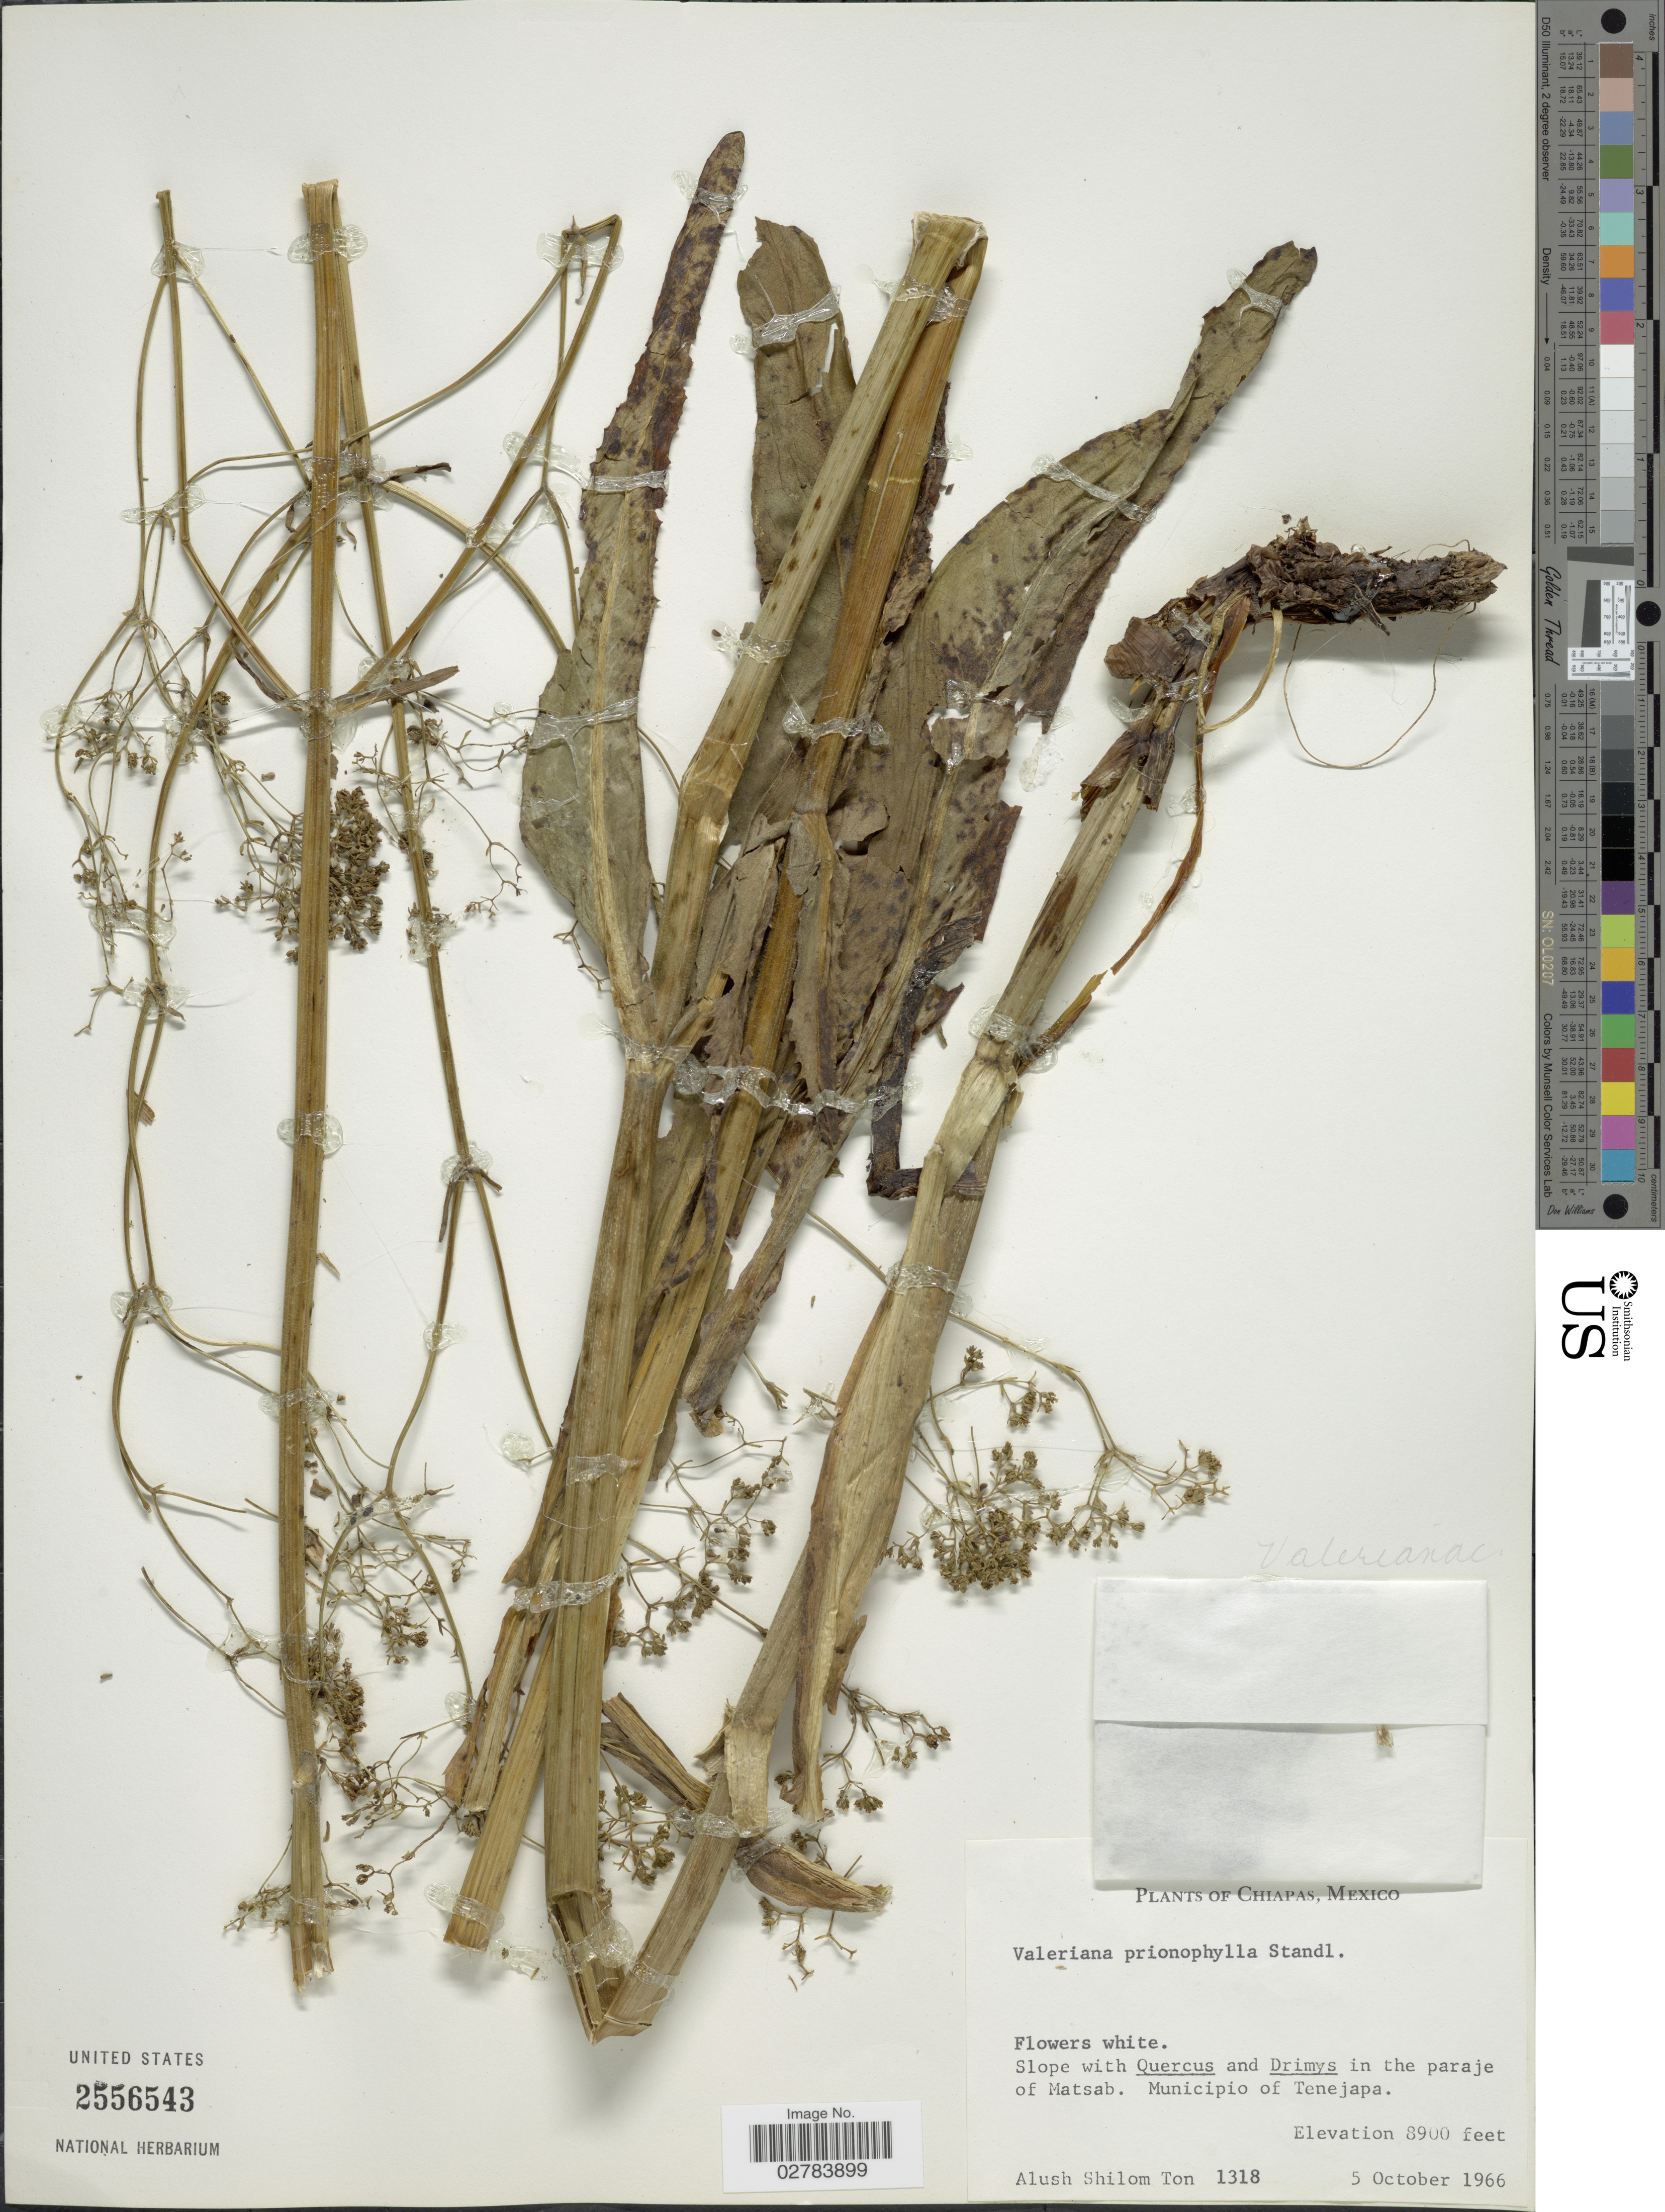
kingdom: Plantae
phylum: Tracheophyta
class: Magnoliopsida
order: Dipsacales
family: Caprifoliaceae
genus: Valeriana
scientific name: Valeriana prionophylla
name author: Standl.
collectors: A. M. Ton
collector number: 1318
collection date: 1966-10-05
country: Mexico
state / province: Chiapas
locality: In the paraje of Matsab, Municipio of Tenejapa.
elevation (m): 2713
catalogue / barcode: US 2556543